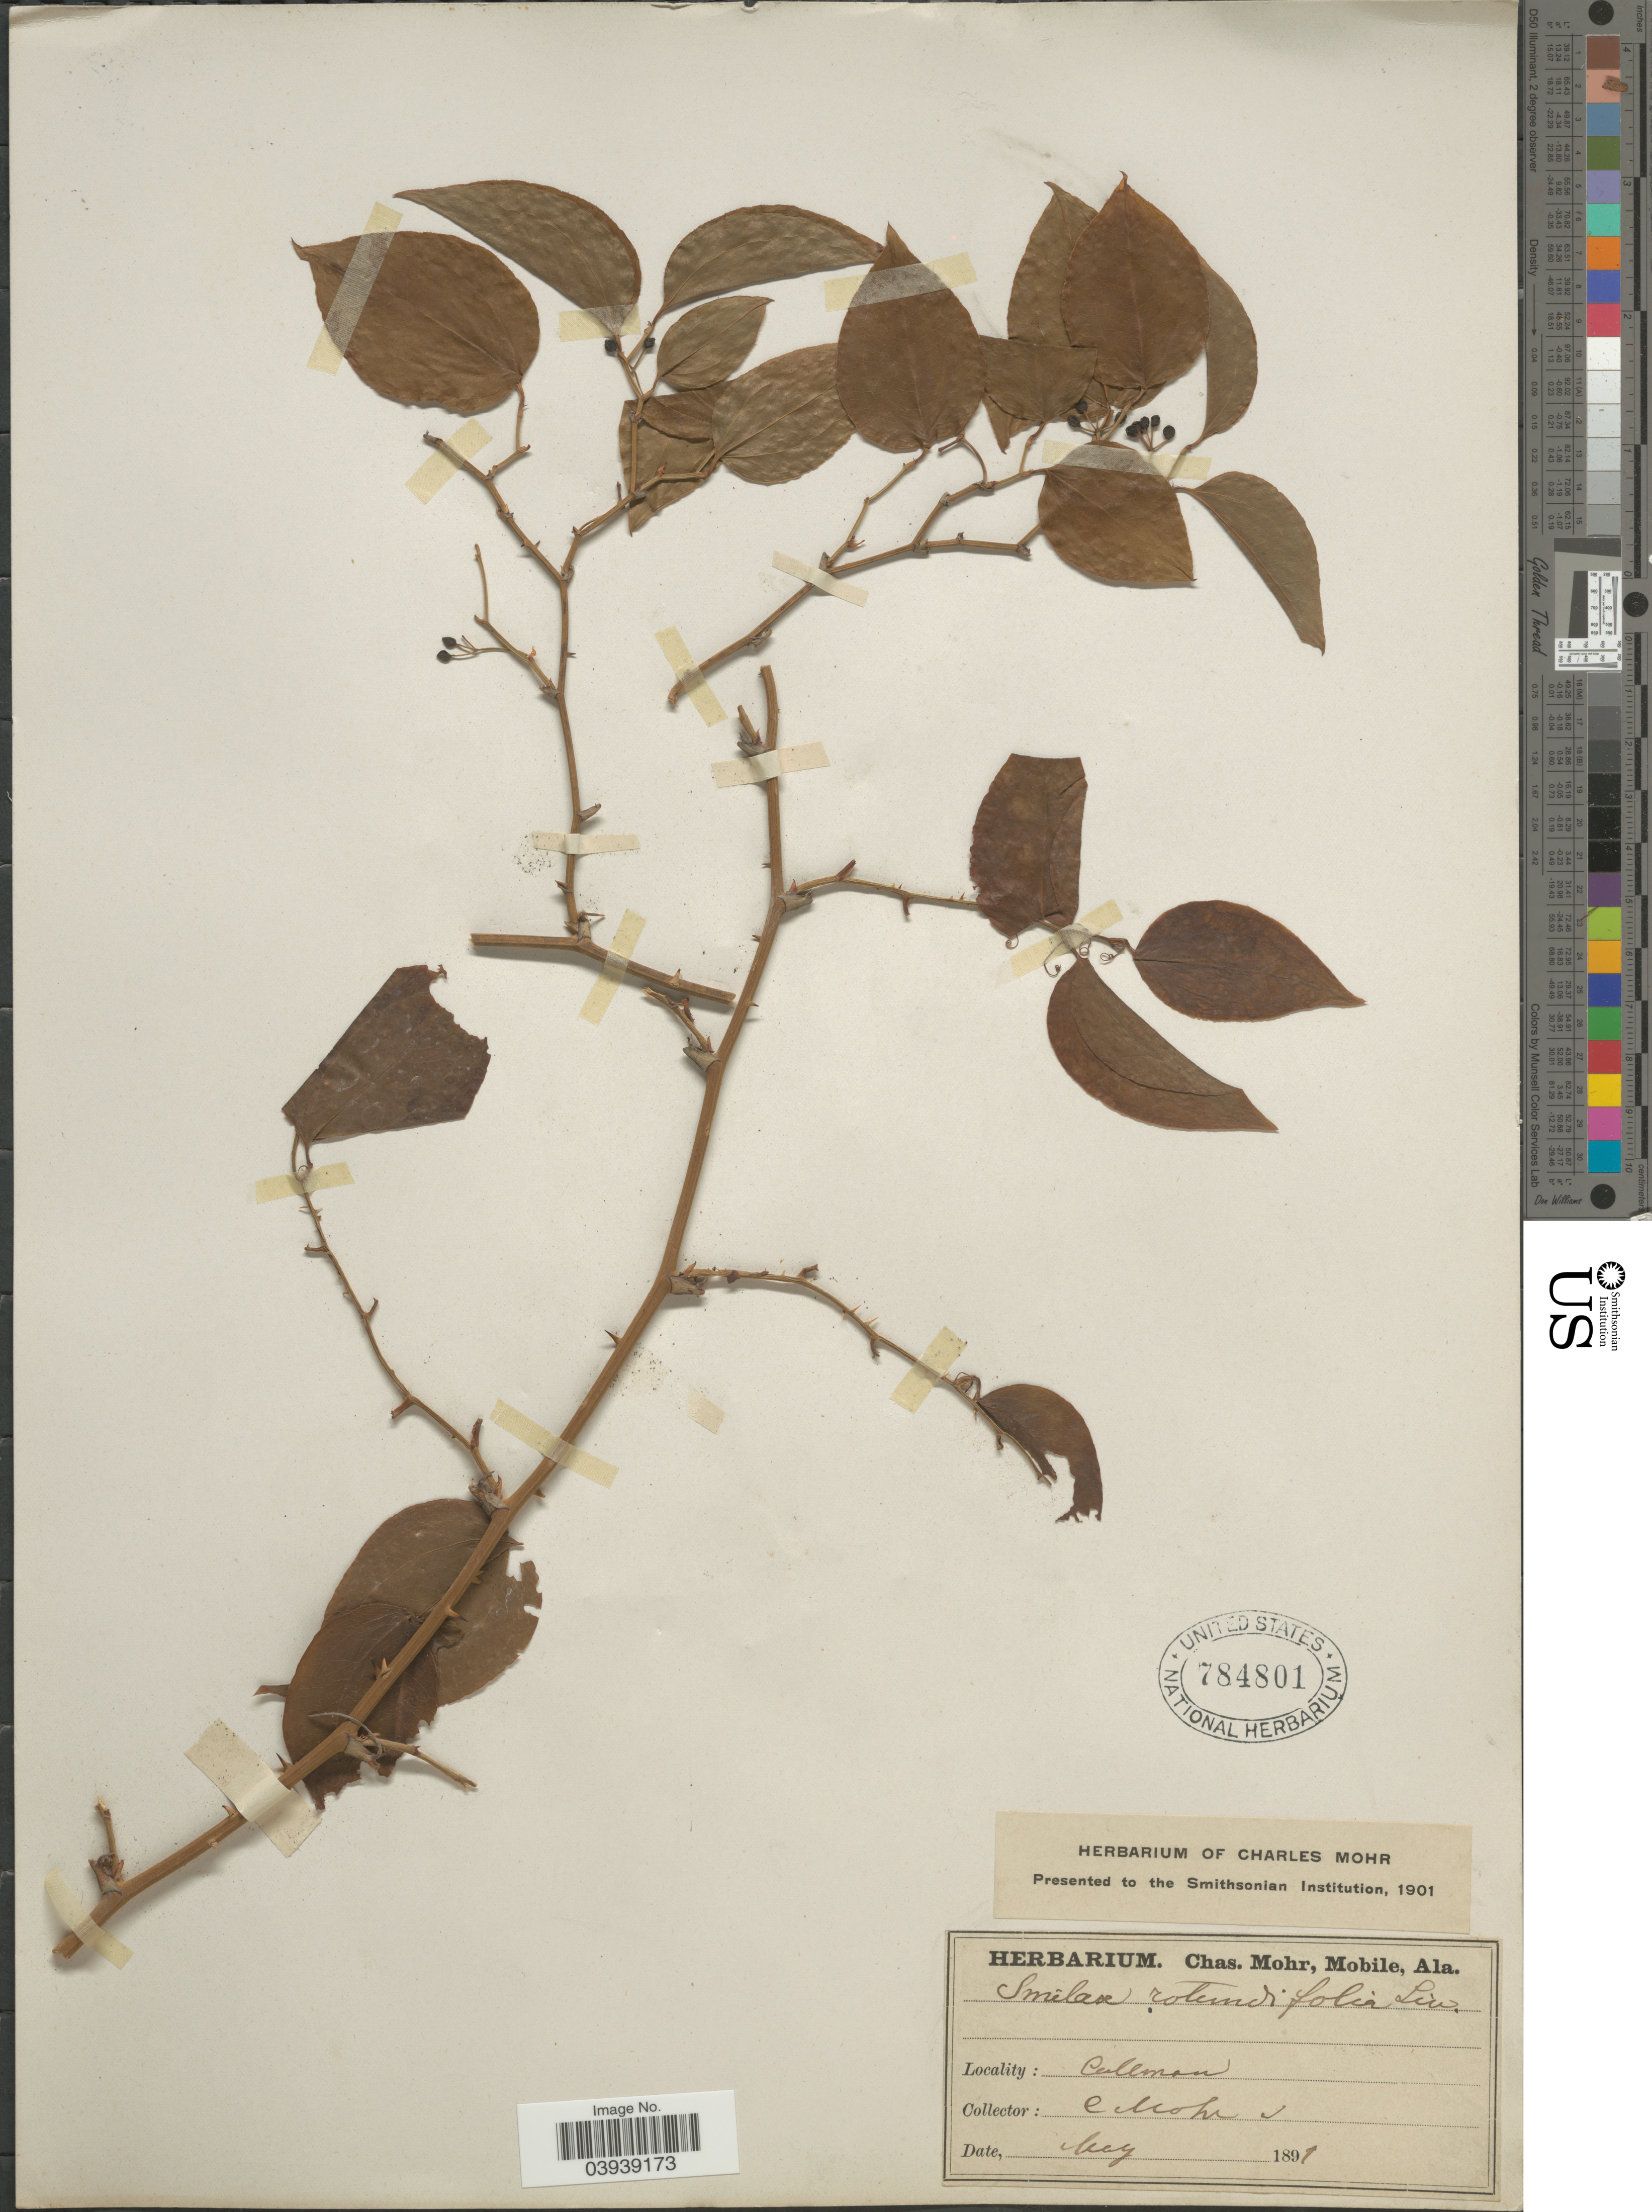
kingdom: Plantae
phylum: Tracheophyta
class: Liliopsida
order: Liliales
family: Smilacaceae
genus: Smilax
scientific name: Smilax rotundifolia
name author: L.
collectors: Mohr, C. T. (herbarium)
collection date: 1891-05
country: United States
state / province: Alabama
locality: Cullman.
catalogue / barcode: US 784801